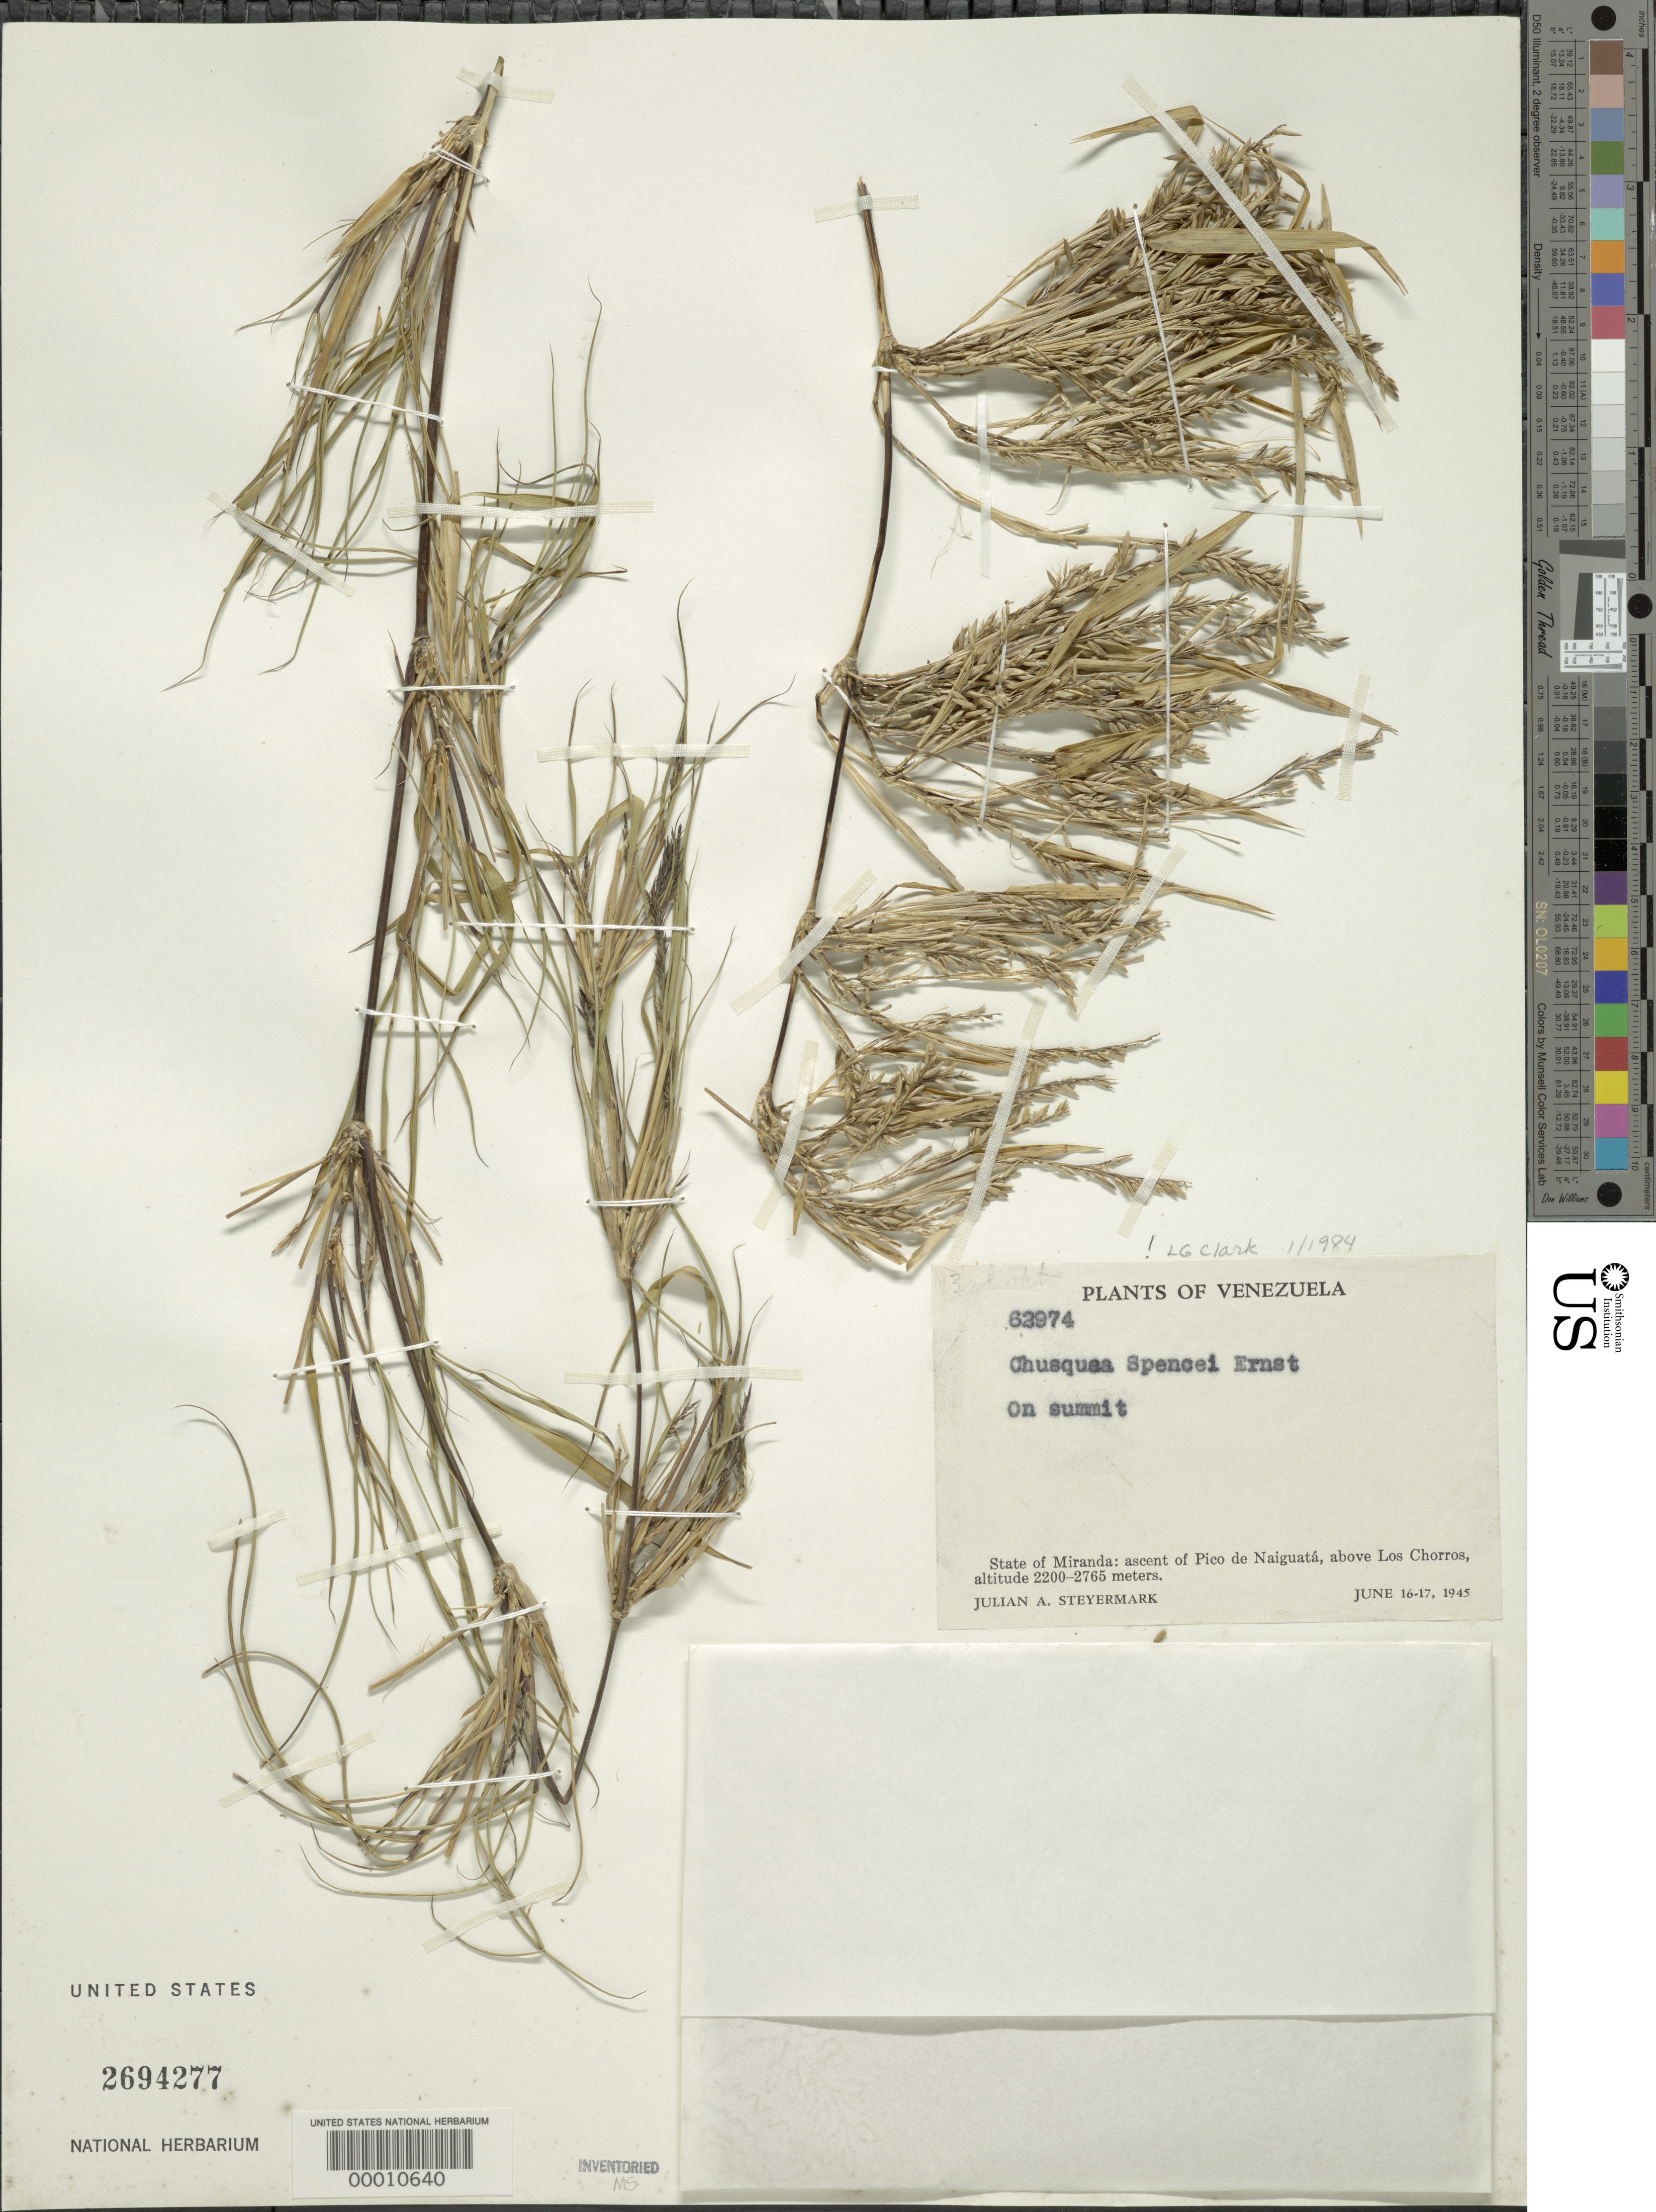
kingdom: Plantae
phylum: Tracheophyta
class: Liliopsida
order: Poales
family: Poaceae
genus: Chusquea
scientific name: Chusquea spencei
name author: Ernst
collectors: J. Steyermark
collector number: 62974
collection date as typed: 16 Jun 1945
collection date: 1945-06-16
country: Venezuela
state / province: Miranda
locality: Pico de Naiguatá, Los Chorros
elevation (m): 2200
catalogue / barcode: US 2694277